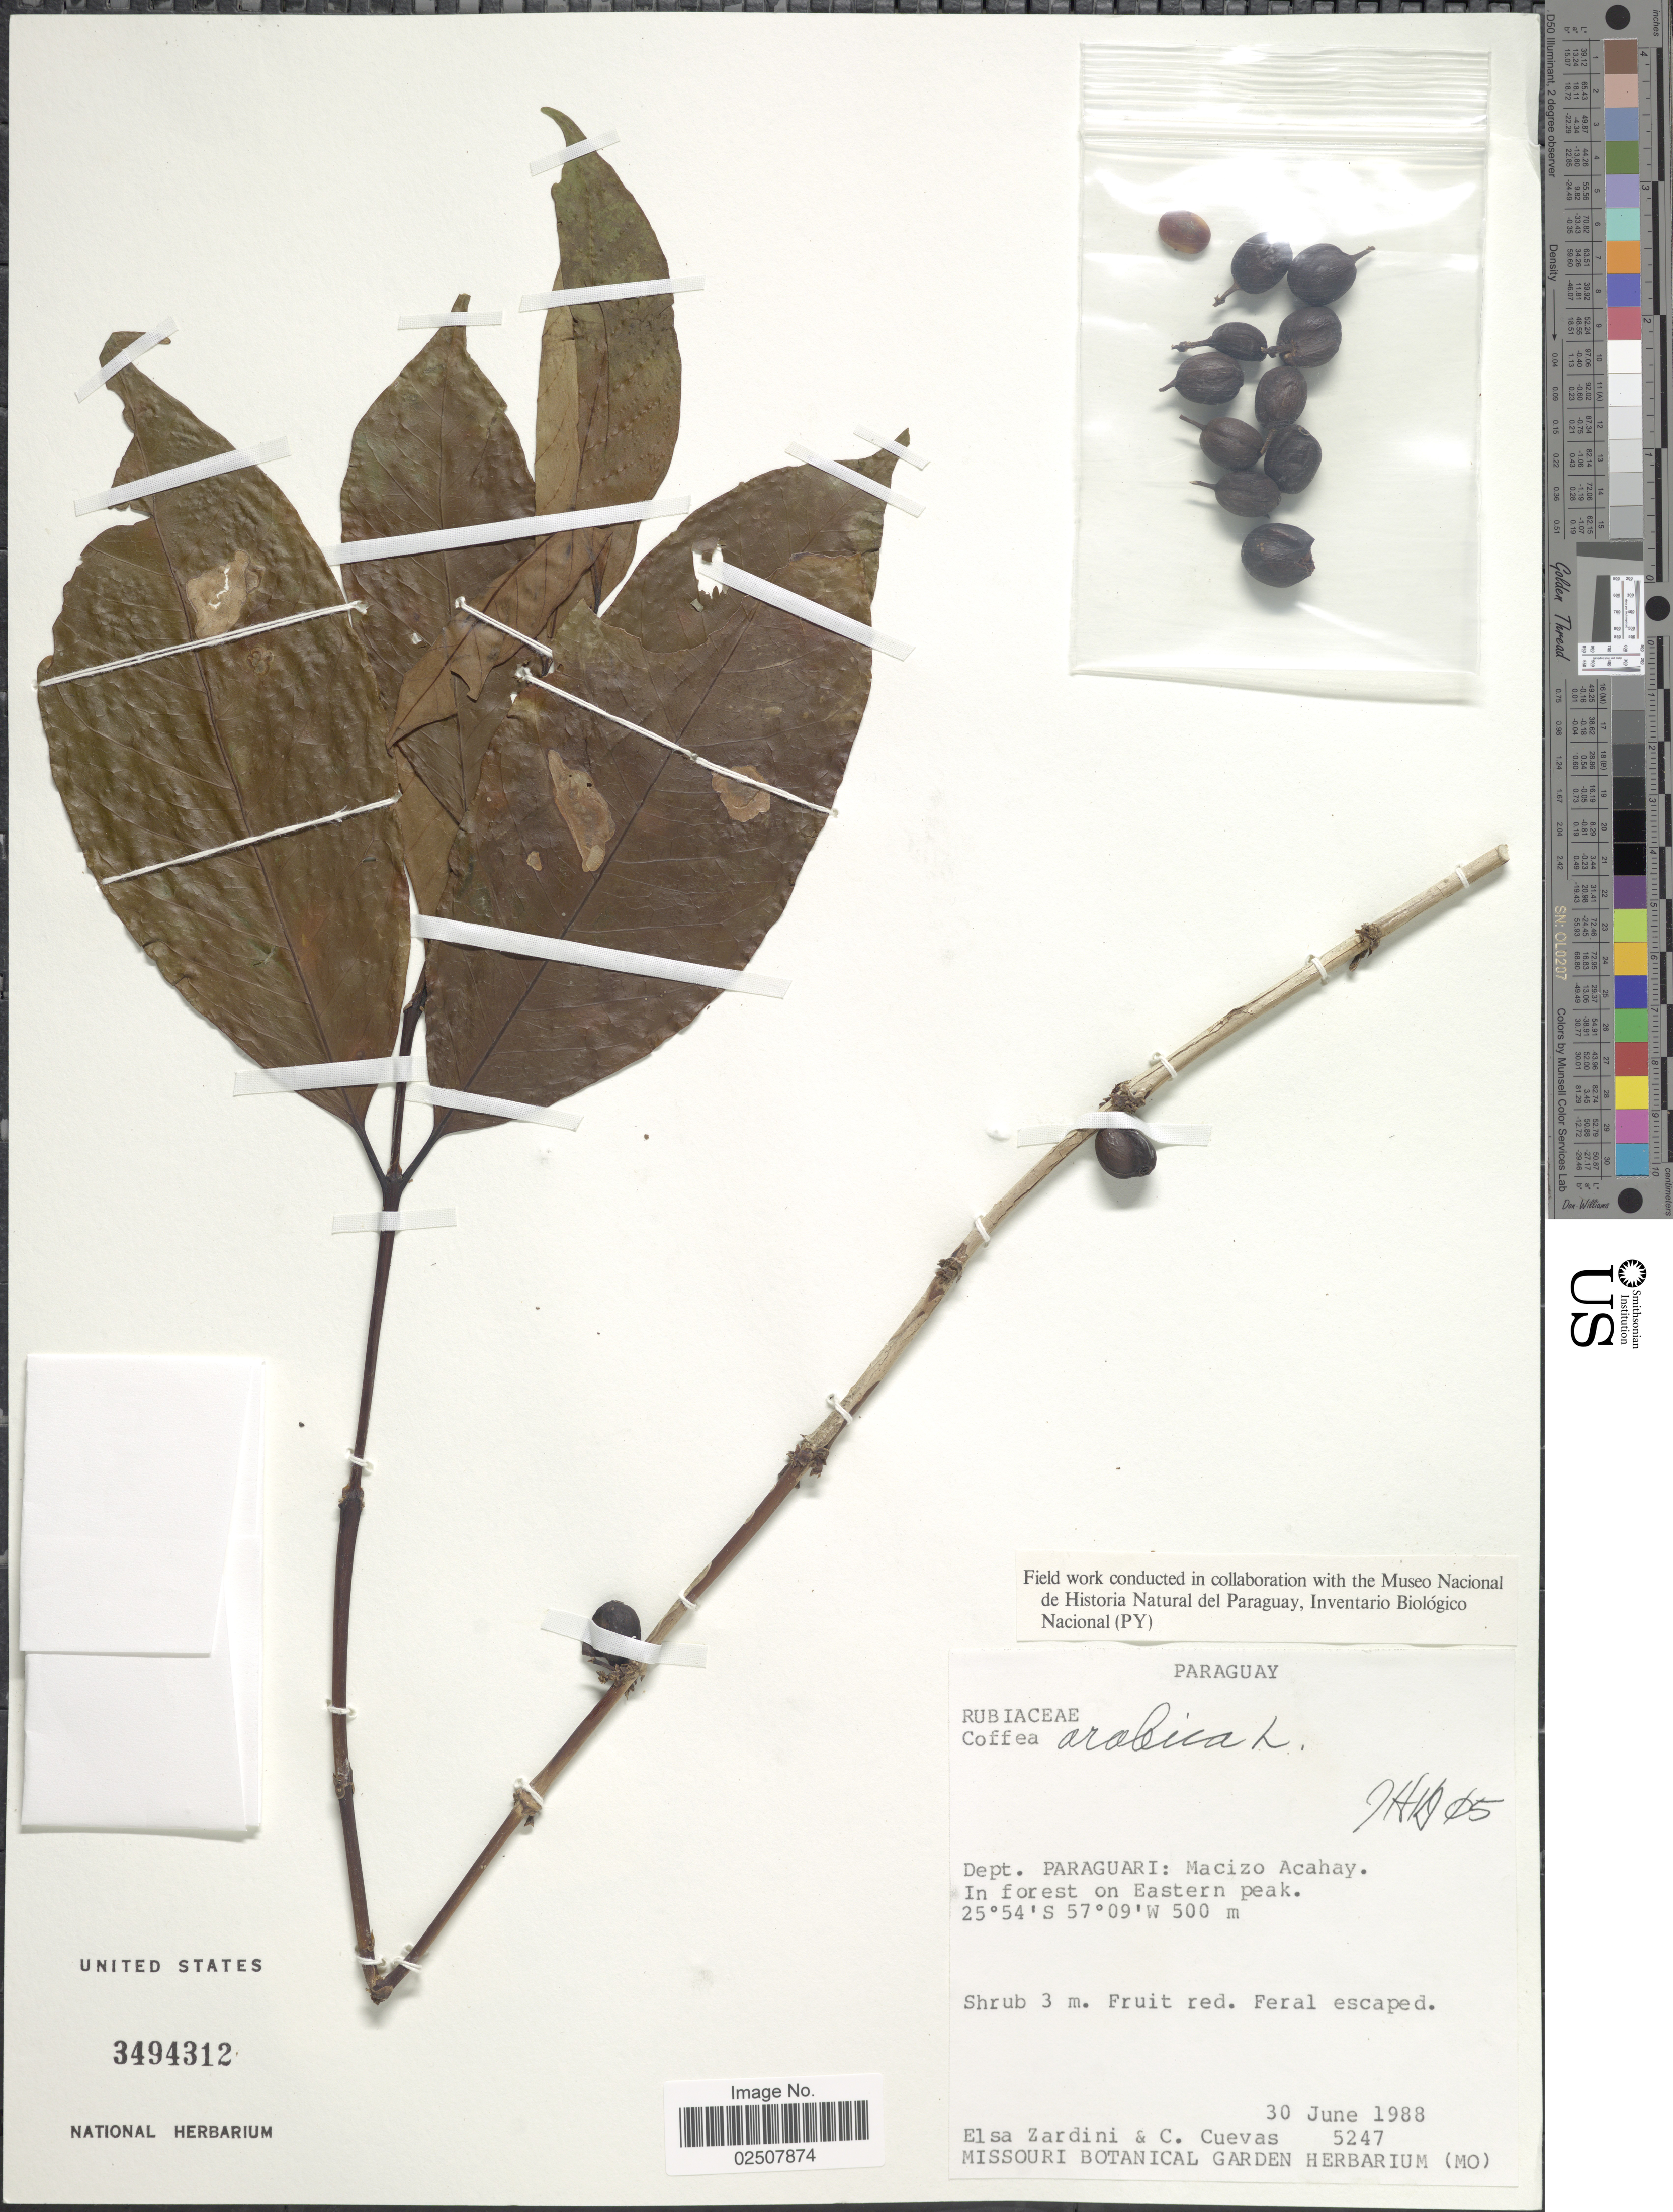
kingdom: Plantae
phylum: Tracheophyta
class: Magnoliopsida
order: Gentianales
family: Rubiaceae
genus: Coffea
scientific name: Coffea arabica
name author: L.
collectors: E. M. Zardini & C. Cuevas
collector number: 5247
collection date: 1988-06-30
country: Paraguay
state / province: Paraguari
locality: Macizo Acahay. In forest on Eastern peak.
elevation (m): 500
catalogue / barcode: US 3494312